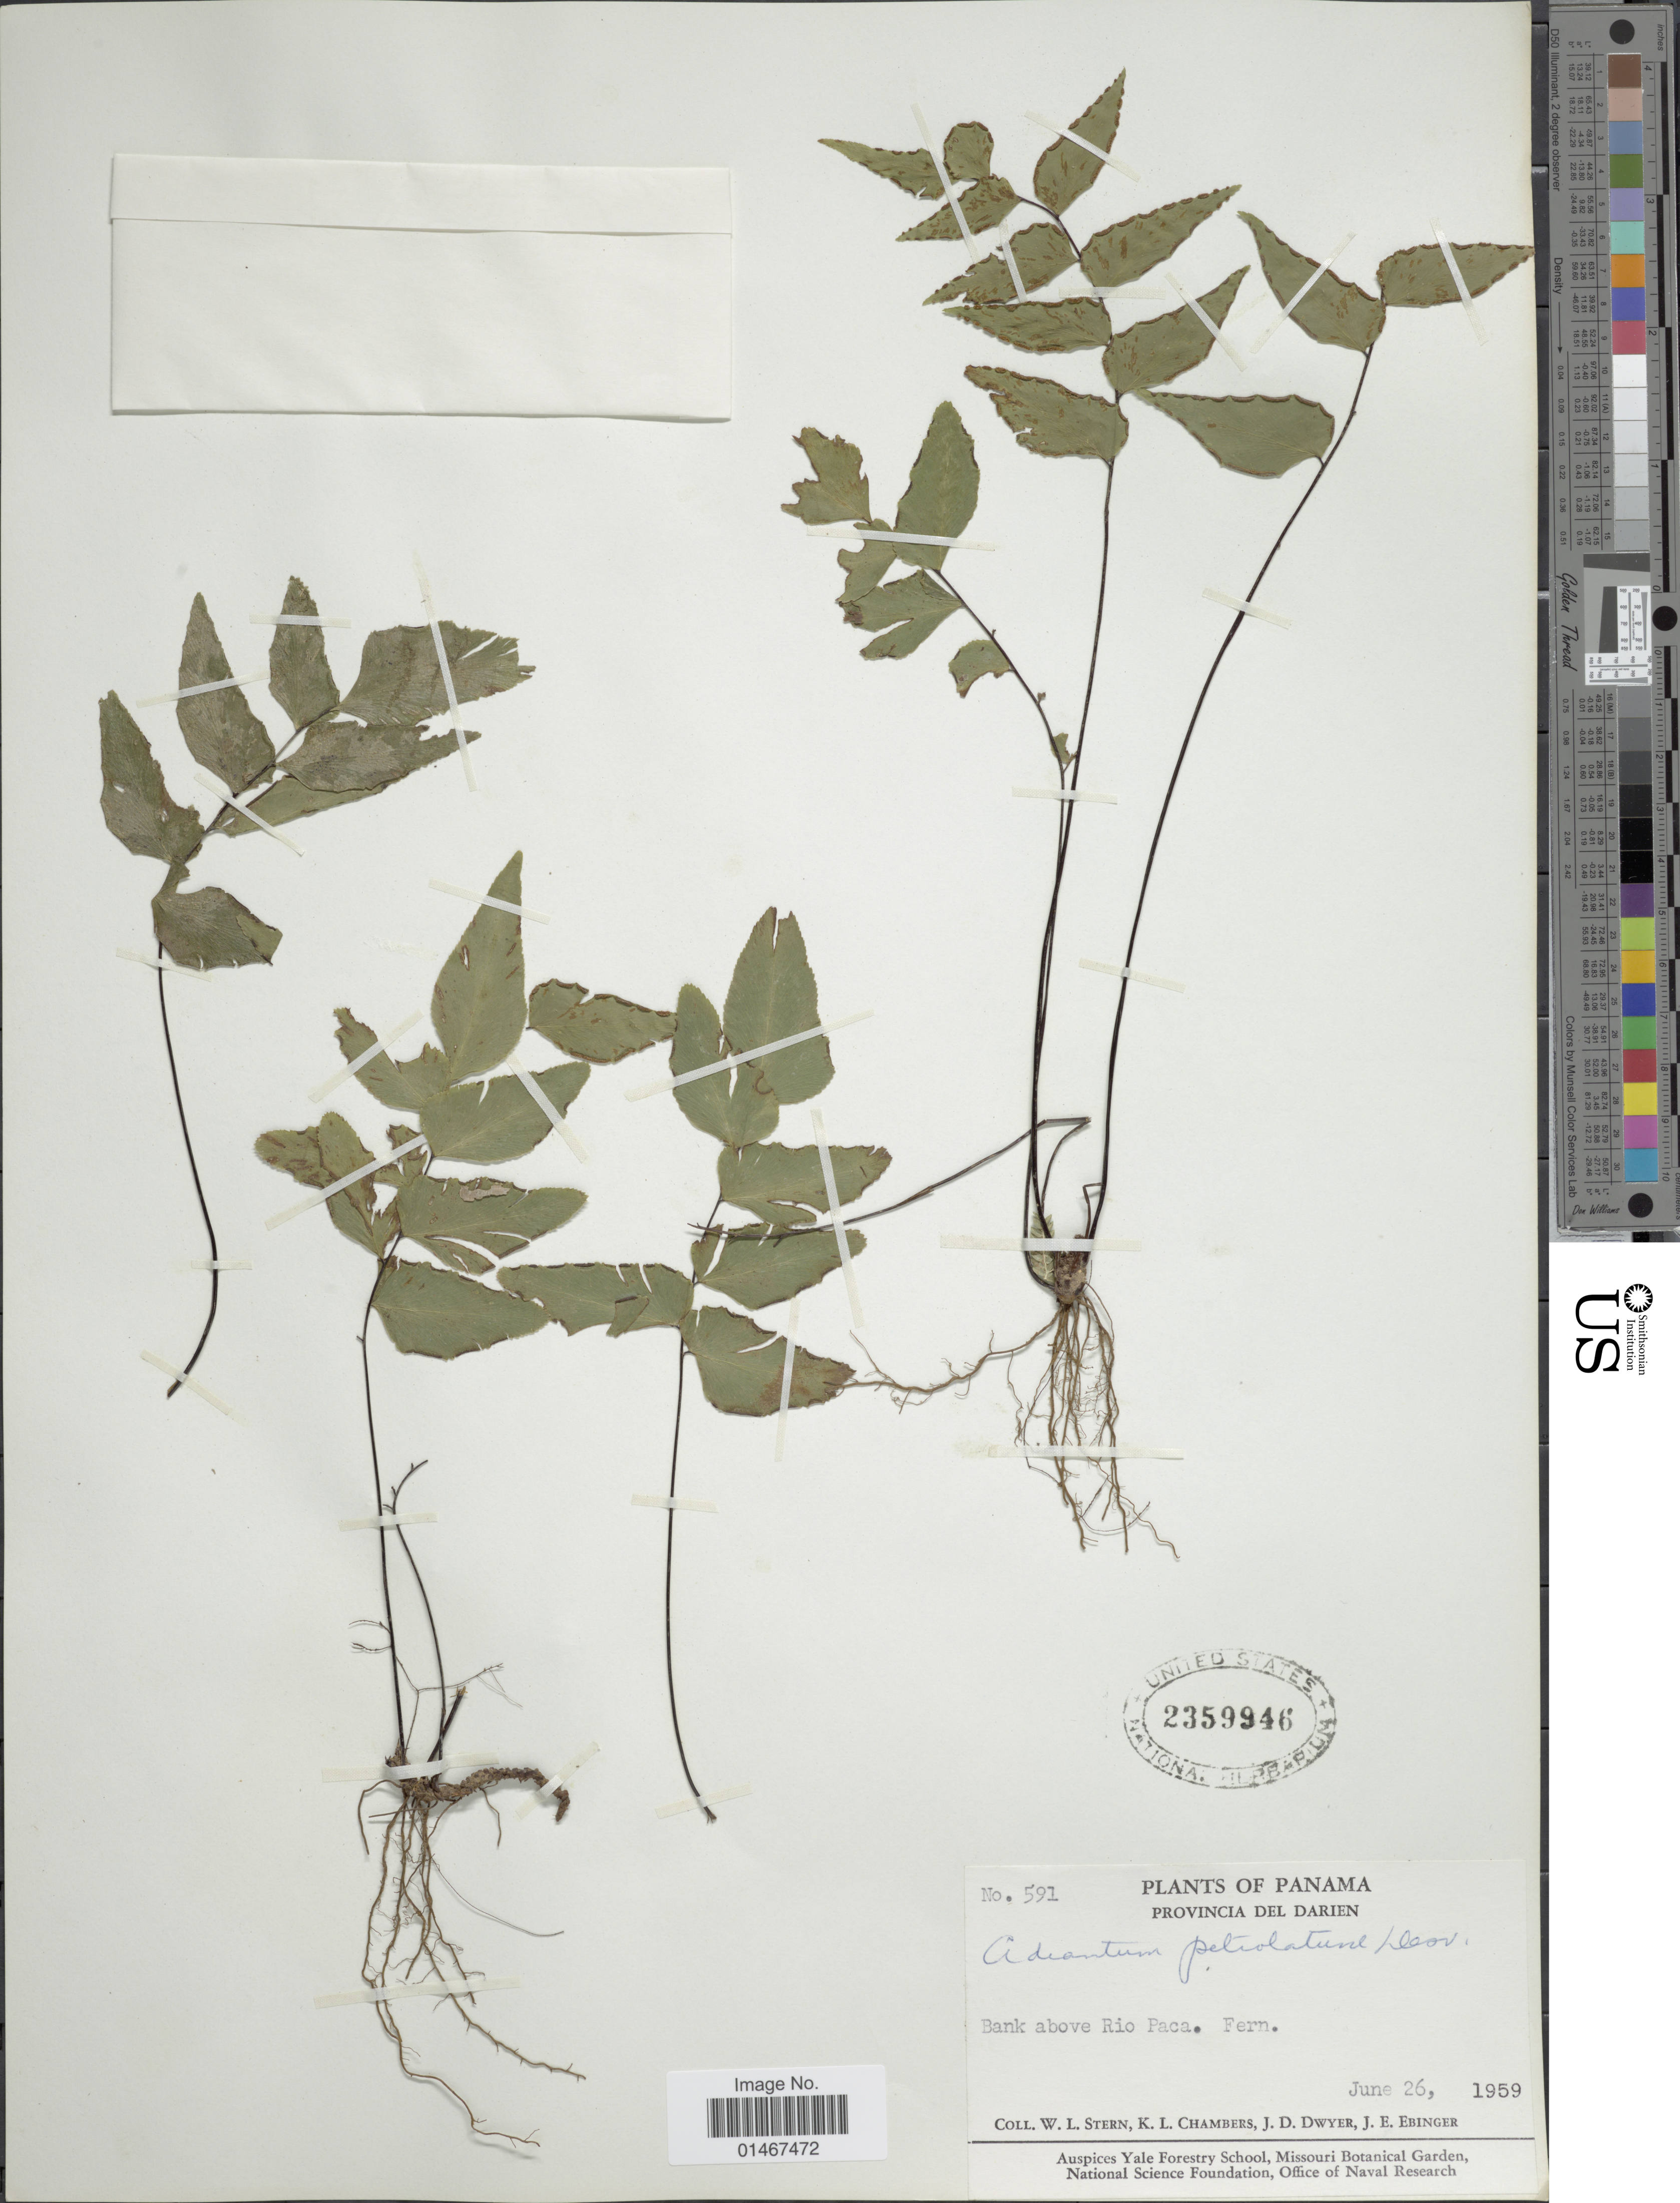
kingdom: Plantae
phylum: Tracheophyta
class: Polypodiopsida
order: Polypodiales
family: Pteridaceae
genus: Adiantum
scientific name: Adiantum petiolatum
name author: Desv.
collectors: W. L. Stern, K. Chambers, J. D. Dwyer & J. Ebinger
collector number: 591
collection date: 1959-06-26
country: Panama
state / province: Darién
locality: Provincia del Darien. Bank above Rio Paca.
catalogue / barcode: US 2359946